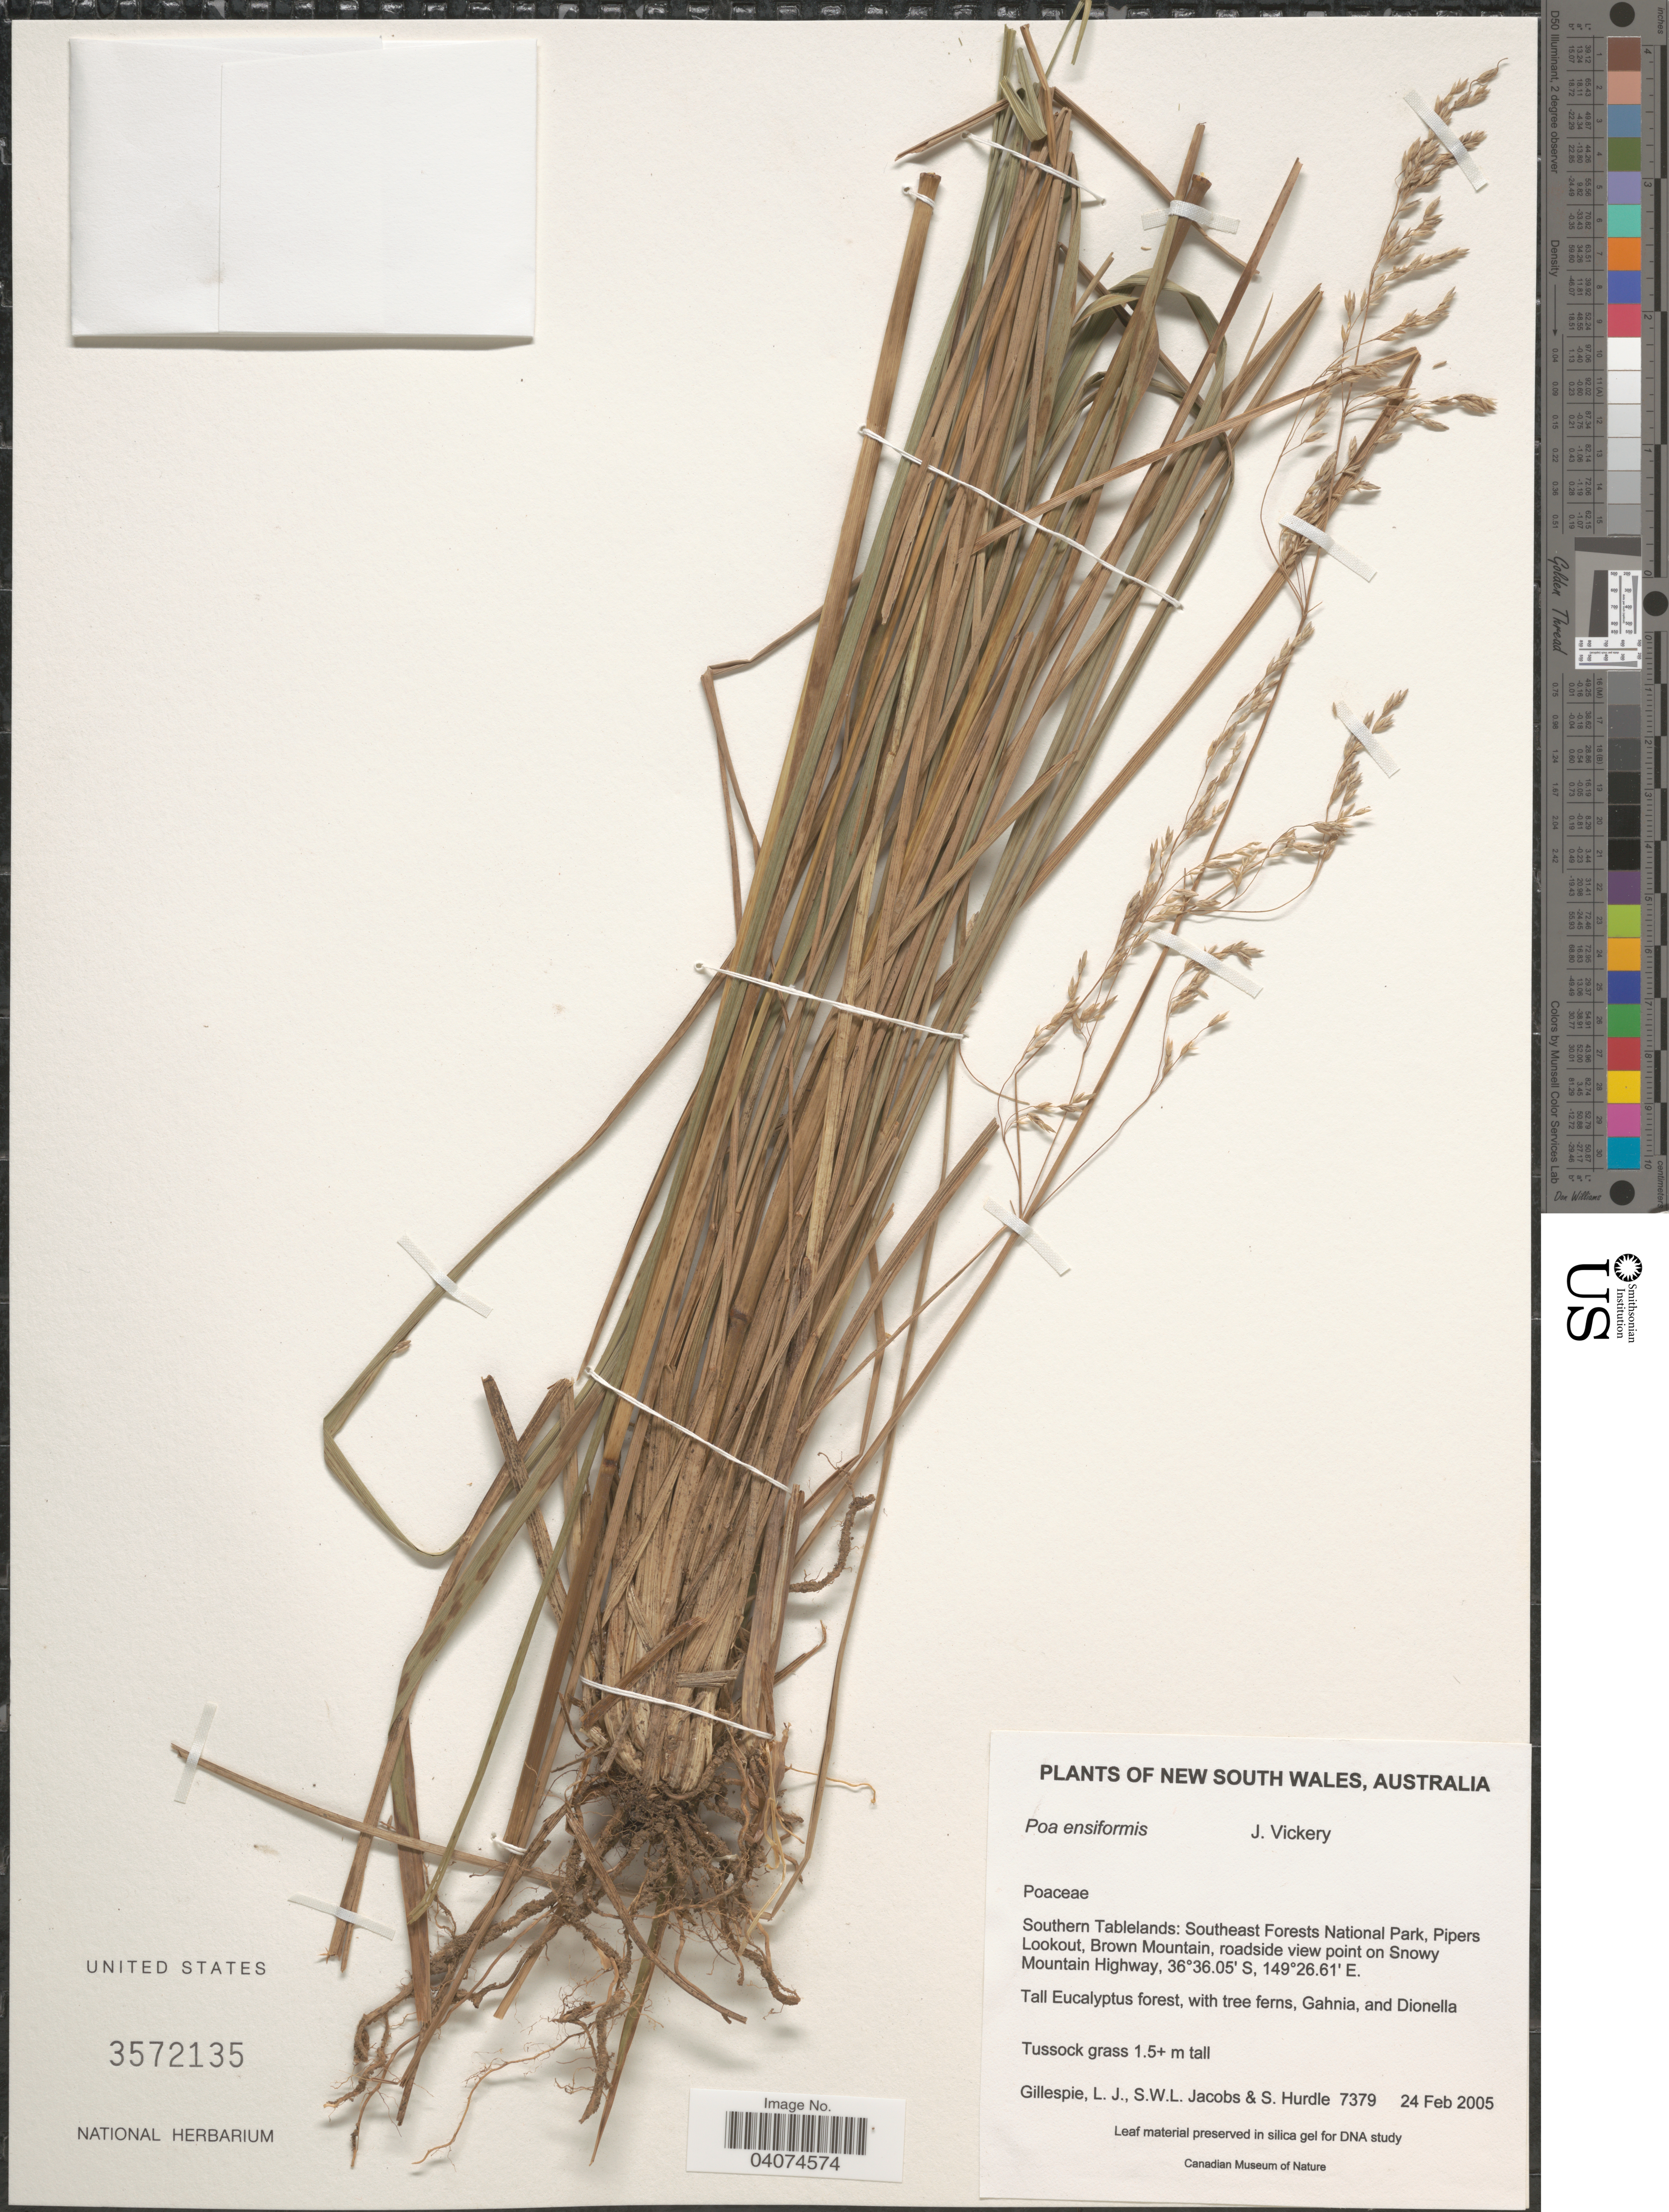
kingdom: Plantae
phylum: Tracheophyta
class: Liliopsida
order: Poales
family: Poaceae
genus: Poa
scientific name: Poa ensiformis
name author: Vickery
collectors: L. Gillespie, S. W. L. Jacobs & S. Hurdle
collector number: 7379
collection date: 2005-02-24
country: Australia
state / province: New South Wales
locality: Southern Tablelands: Southeast Forests National Park, Pipers Lookout, Brown Mountain, roadside view point on Snowy Mountain Highway.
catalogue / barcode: US 3572135